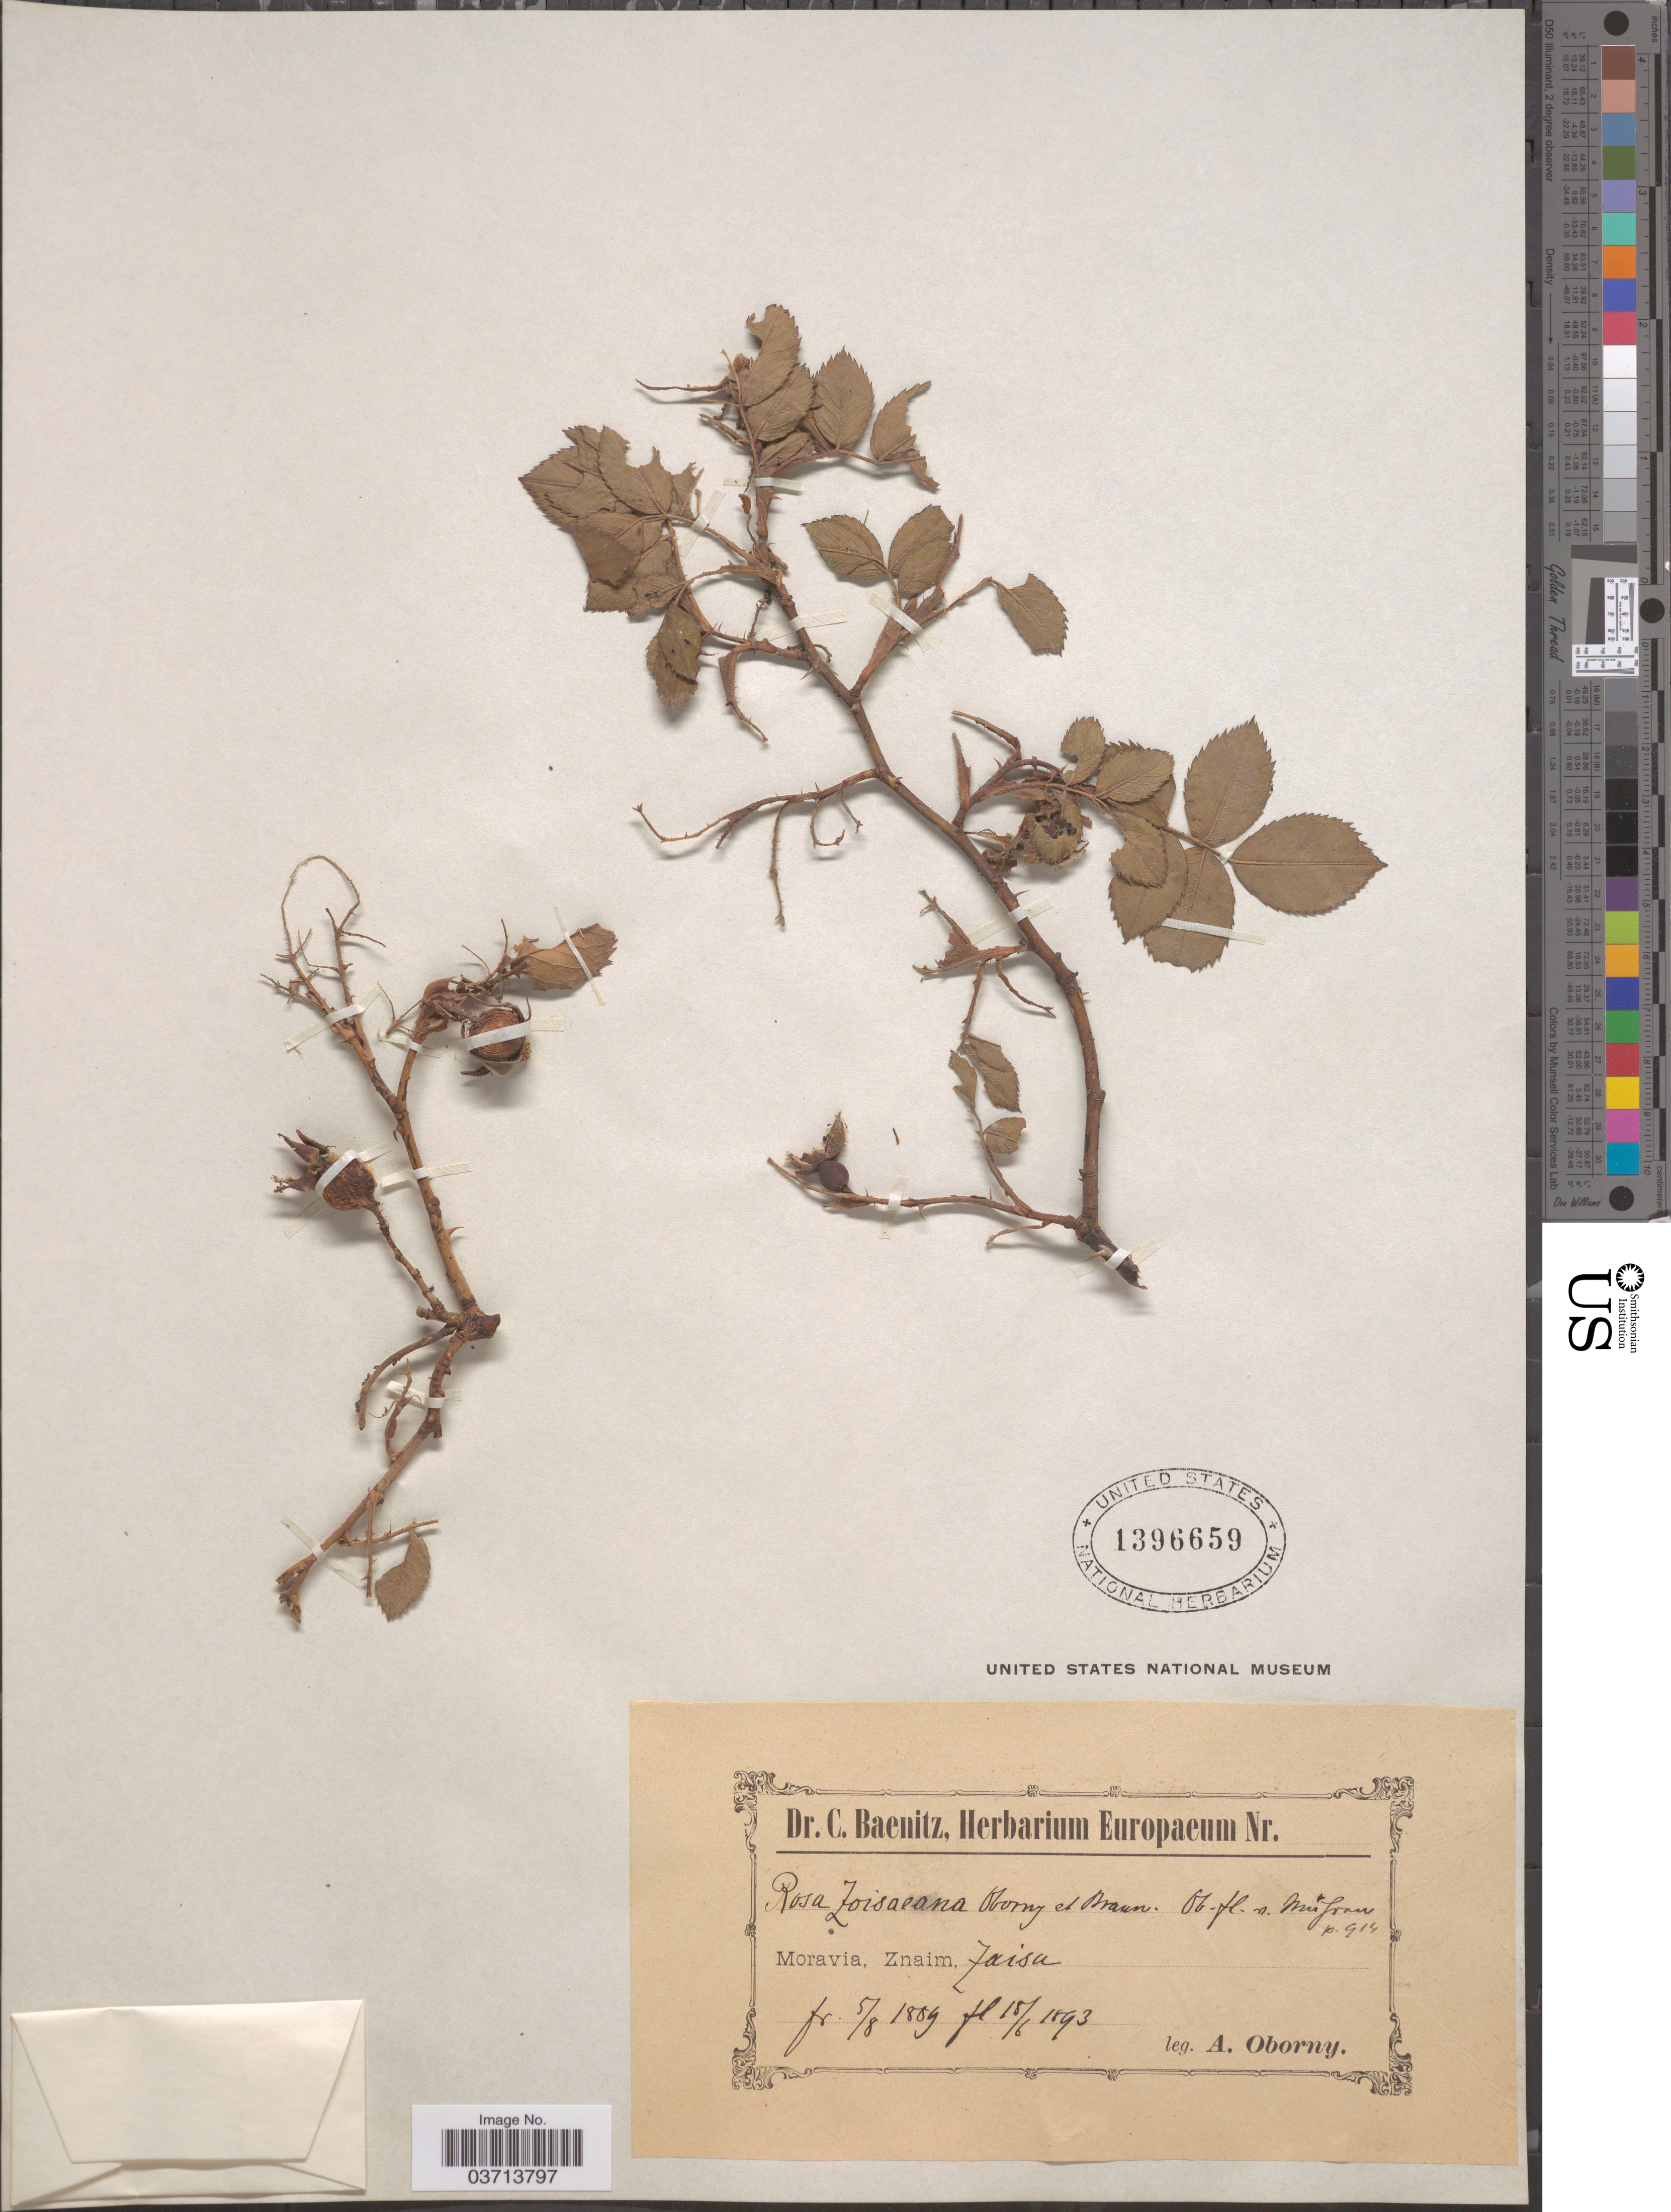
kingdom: Plantae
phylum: Tracheophyta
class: Magnoliopsida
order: Rosales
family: Rosaceae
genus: Rosa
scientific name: Rosa zoisaeana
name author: Oborny & Heinr. Braun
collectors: A. Oborny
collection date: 1889-08-05/1893-06-18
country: Czechia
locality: Moravia, Znaim, Zaisa.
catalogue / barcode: US 1396659